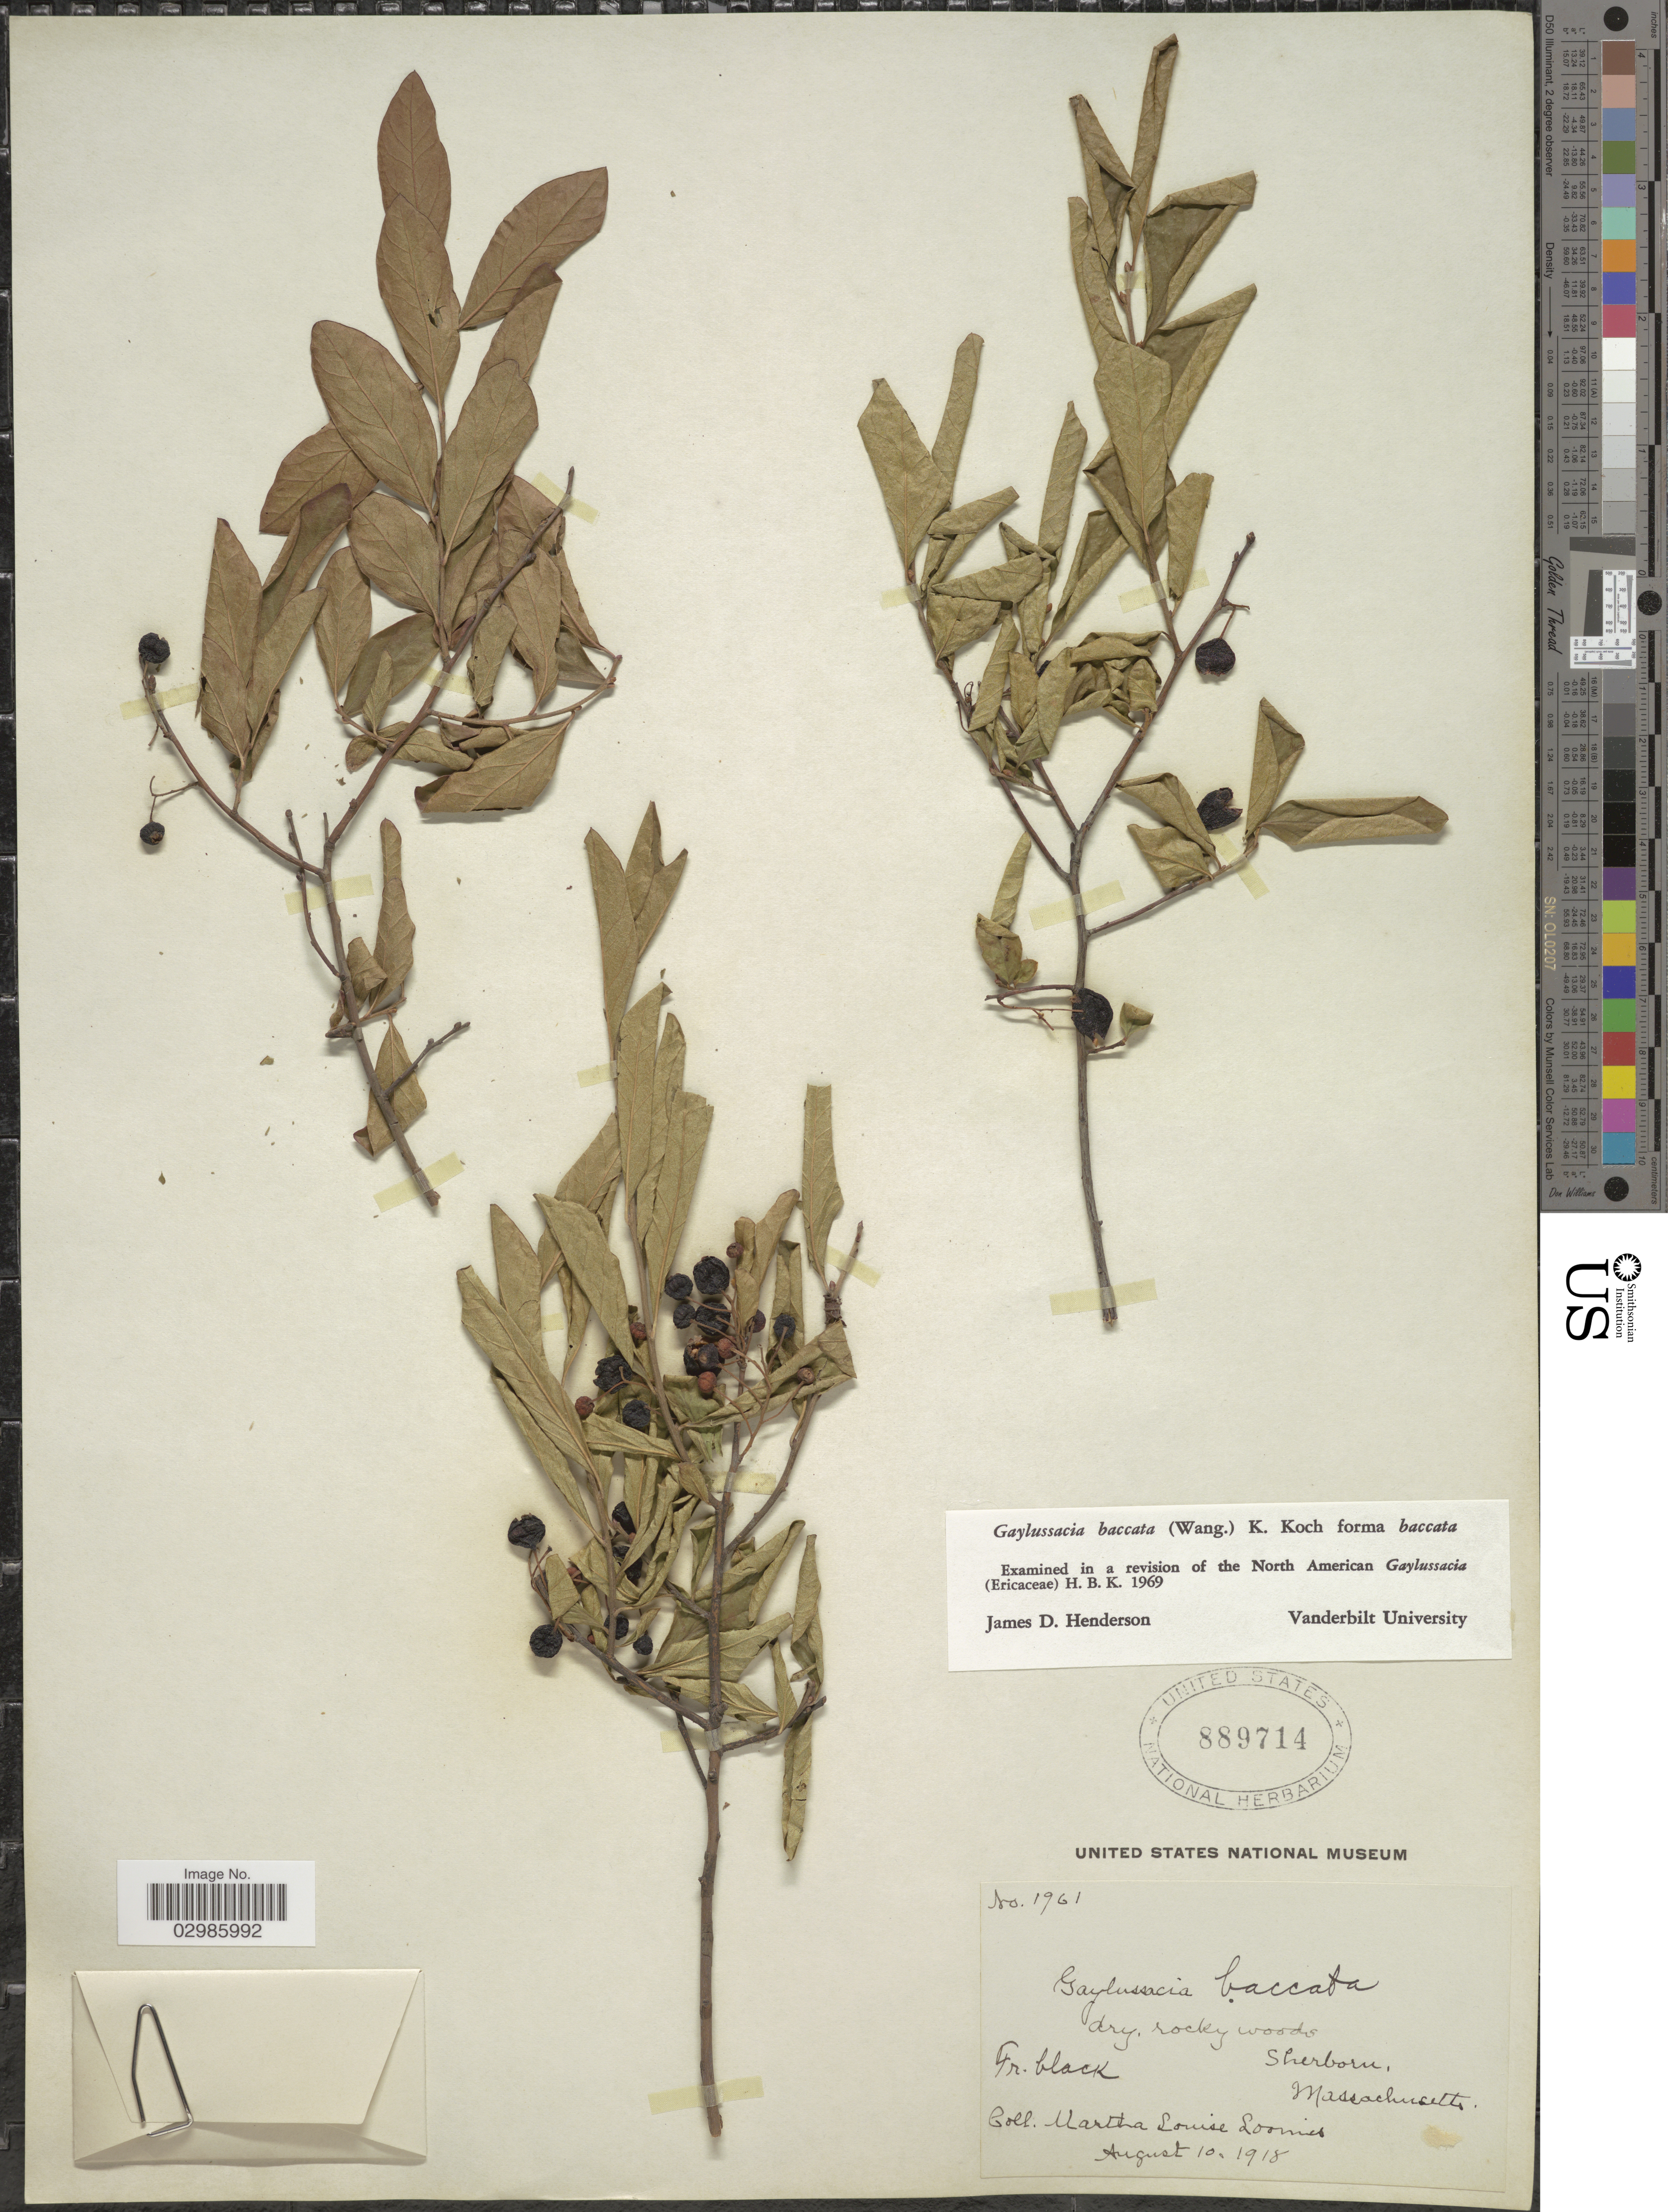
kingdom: Plantae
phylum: Tracheophyta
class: Magnoliopsida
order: Ericales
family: Ericaceae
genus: Gaylussacia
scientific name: Gaylussacia baccata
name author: (Wangenh.) K. Koch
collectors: M. L. Loomis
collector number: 1961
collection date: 1918-08-10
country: United States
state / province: Massachusetts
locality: Sherborn.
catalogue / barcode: US 889714